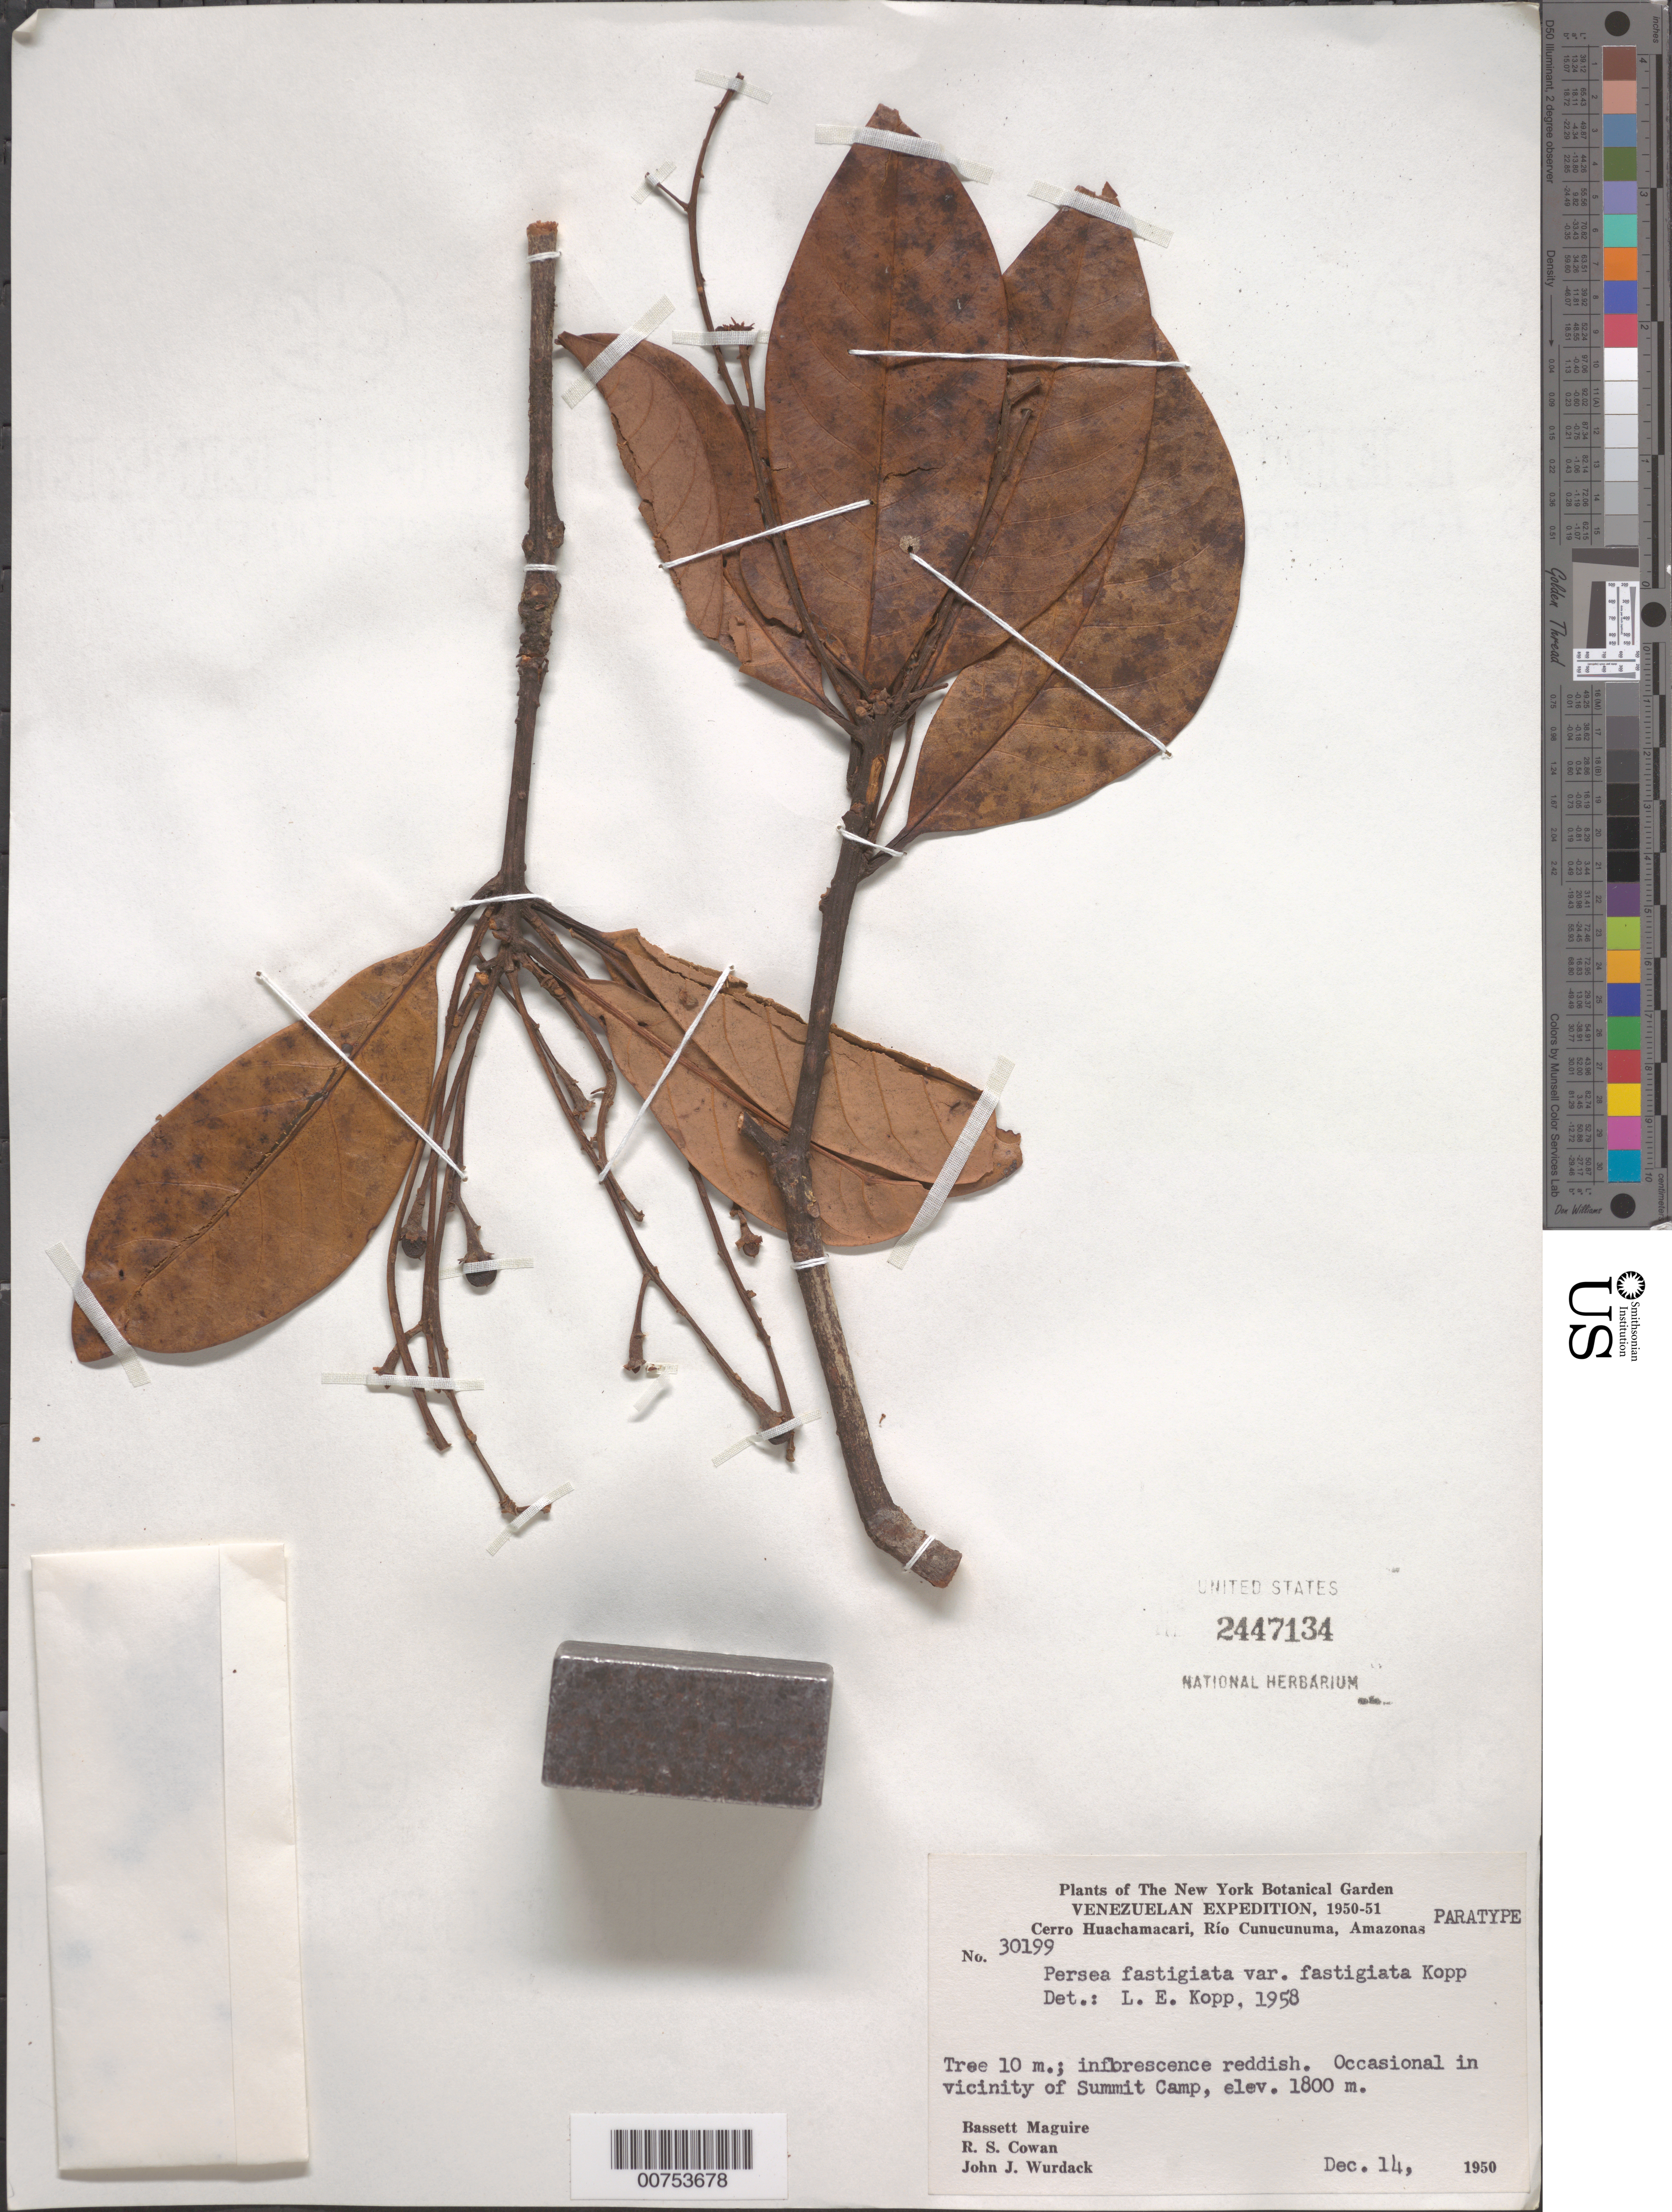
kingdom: Plantae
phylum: Tracheophyta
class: Magnoliopsida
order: Laurales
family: Lauraceae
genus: Persea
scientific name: Persea fastigiata var. fastigiata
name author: L.E. Kopp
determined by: Kopp, L. E., (NY), New York Botanical Garden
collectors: B. Maguire, R. S. Cowan & J. J. Wurdack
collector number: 30199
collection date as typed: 14-Dec-50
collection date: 1950-12-14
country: Venezuela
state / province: Amazonas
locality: Cerro Huachamacari, Río Cunucunuma, near Summit Camp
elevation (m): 1800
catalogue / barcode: US 2447134